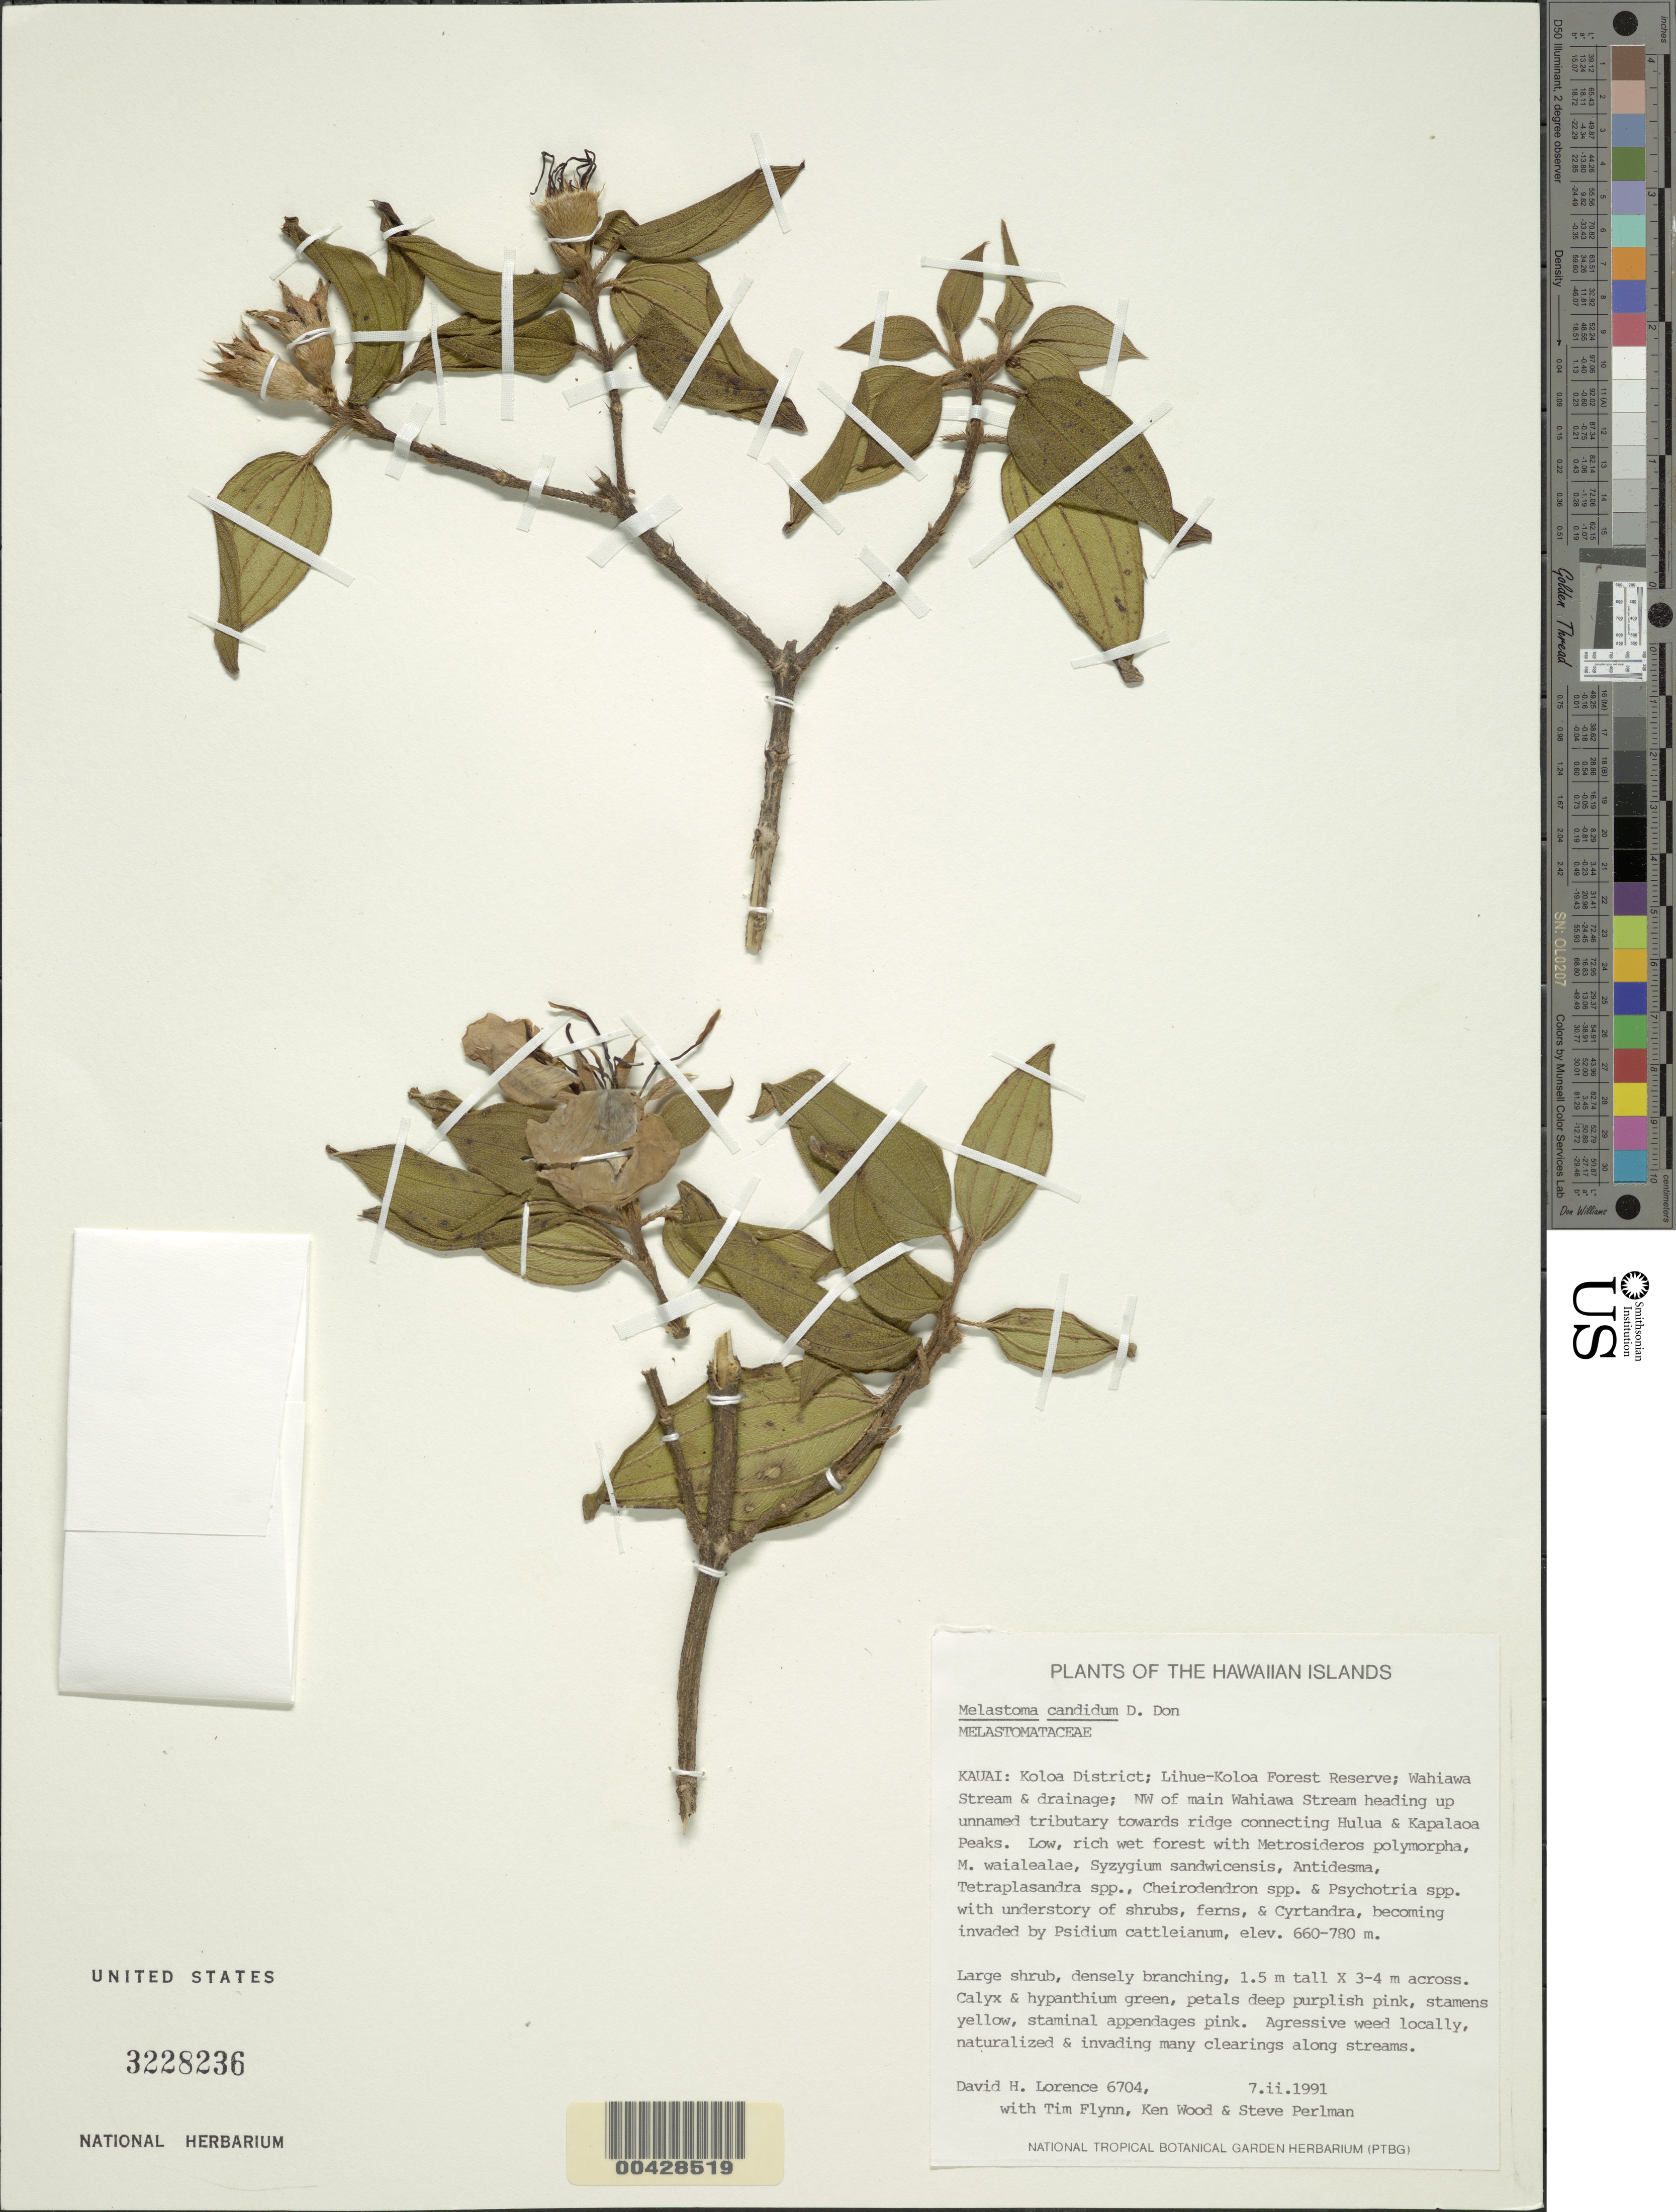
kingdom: Plantae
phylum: Tracheophyta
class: Magnoliopsida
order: Myrtales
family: Melastomataceae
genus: Melastoma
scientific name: Melastoma septemnervium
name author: Lour.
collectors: D. Lorence, T. W. Flynn, K. Wood & S. P. Perlman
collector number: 6704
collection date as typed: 7 Feb 1991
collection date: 1991-02-07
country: United States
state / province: Hawaii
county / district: Kauai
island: Kaua'i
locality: Koloa District, Lihue-Koloa Frst. Rsrv.; Wahiawa Storm & drnge.; NW of main Wahiawa Strm. heading up unnamed tributary towards ridge connecting Hulua and Kapalaoa Peaks..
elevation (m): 660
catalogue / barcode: US 3228236